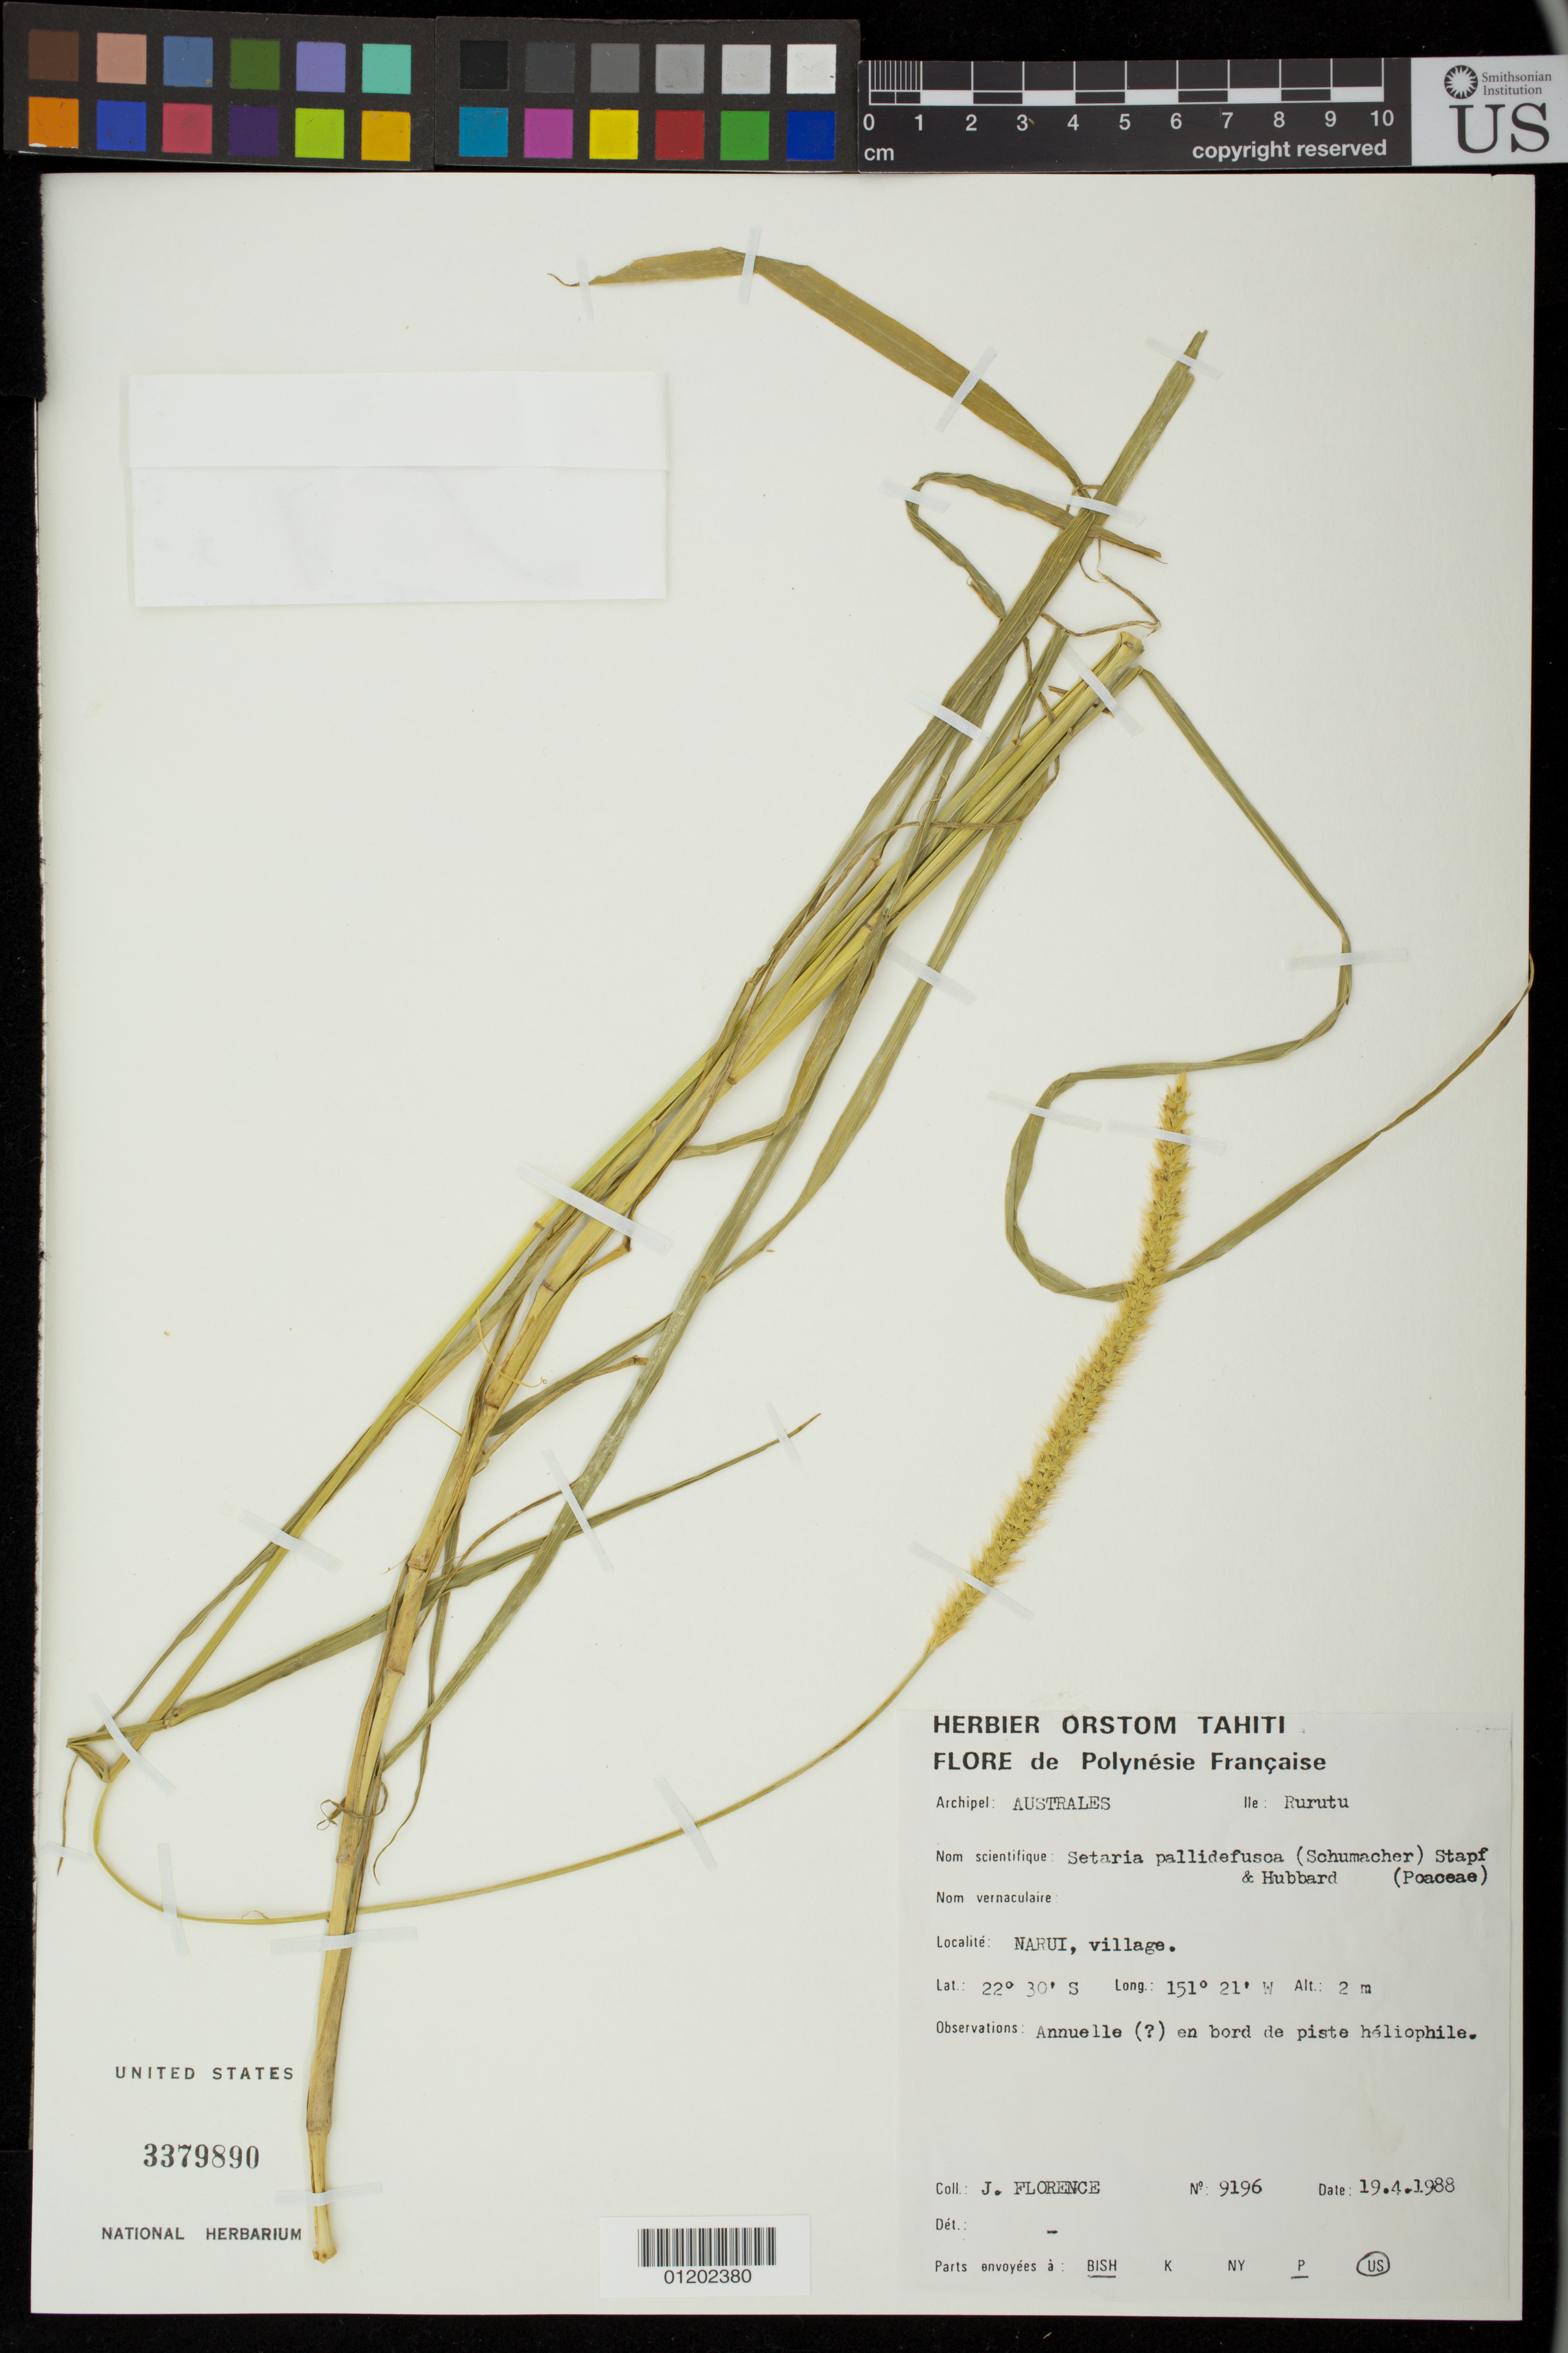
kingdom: Plantae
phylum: Tracheophyta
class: Liliopsida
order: Poales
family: Poaceae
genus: Setaria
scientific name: Setaria pallide-fusca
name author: (Schumach.) Stapf & C.E. Hubb.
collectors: J. Florence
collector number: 9196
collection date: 1988-04-19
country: French Polynesia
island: Tahiti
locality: Narui, village.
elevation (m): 2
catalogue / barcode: US 3379890